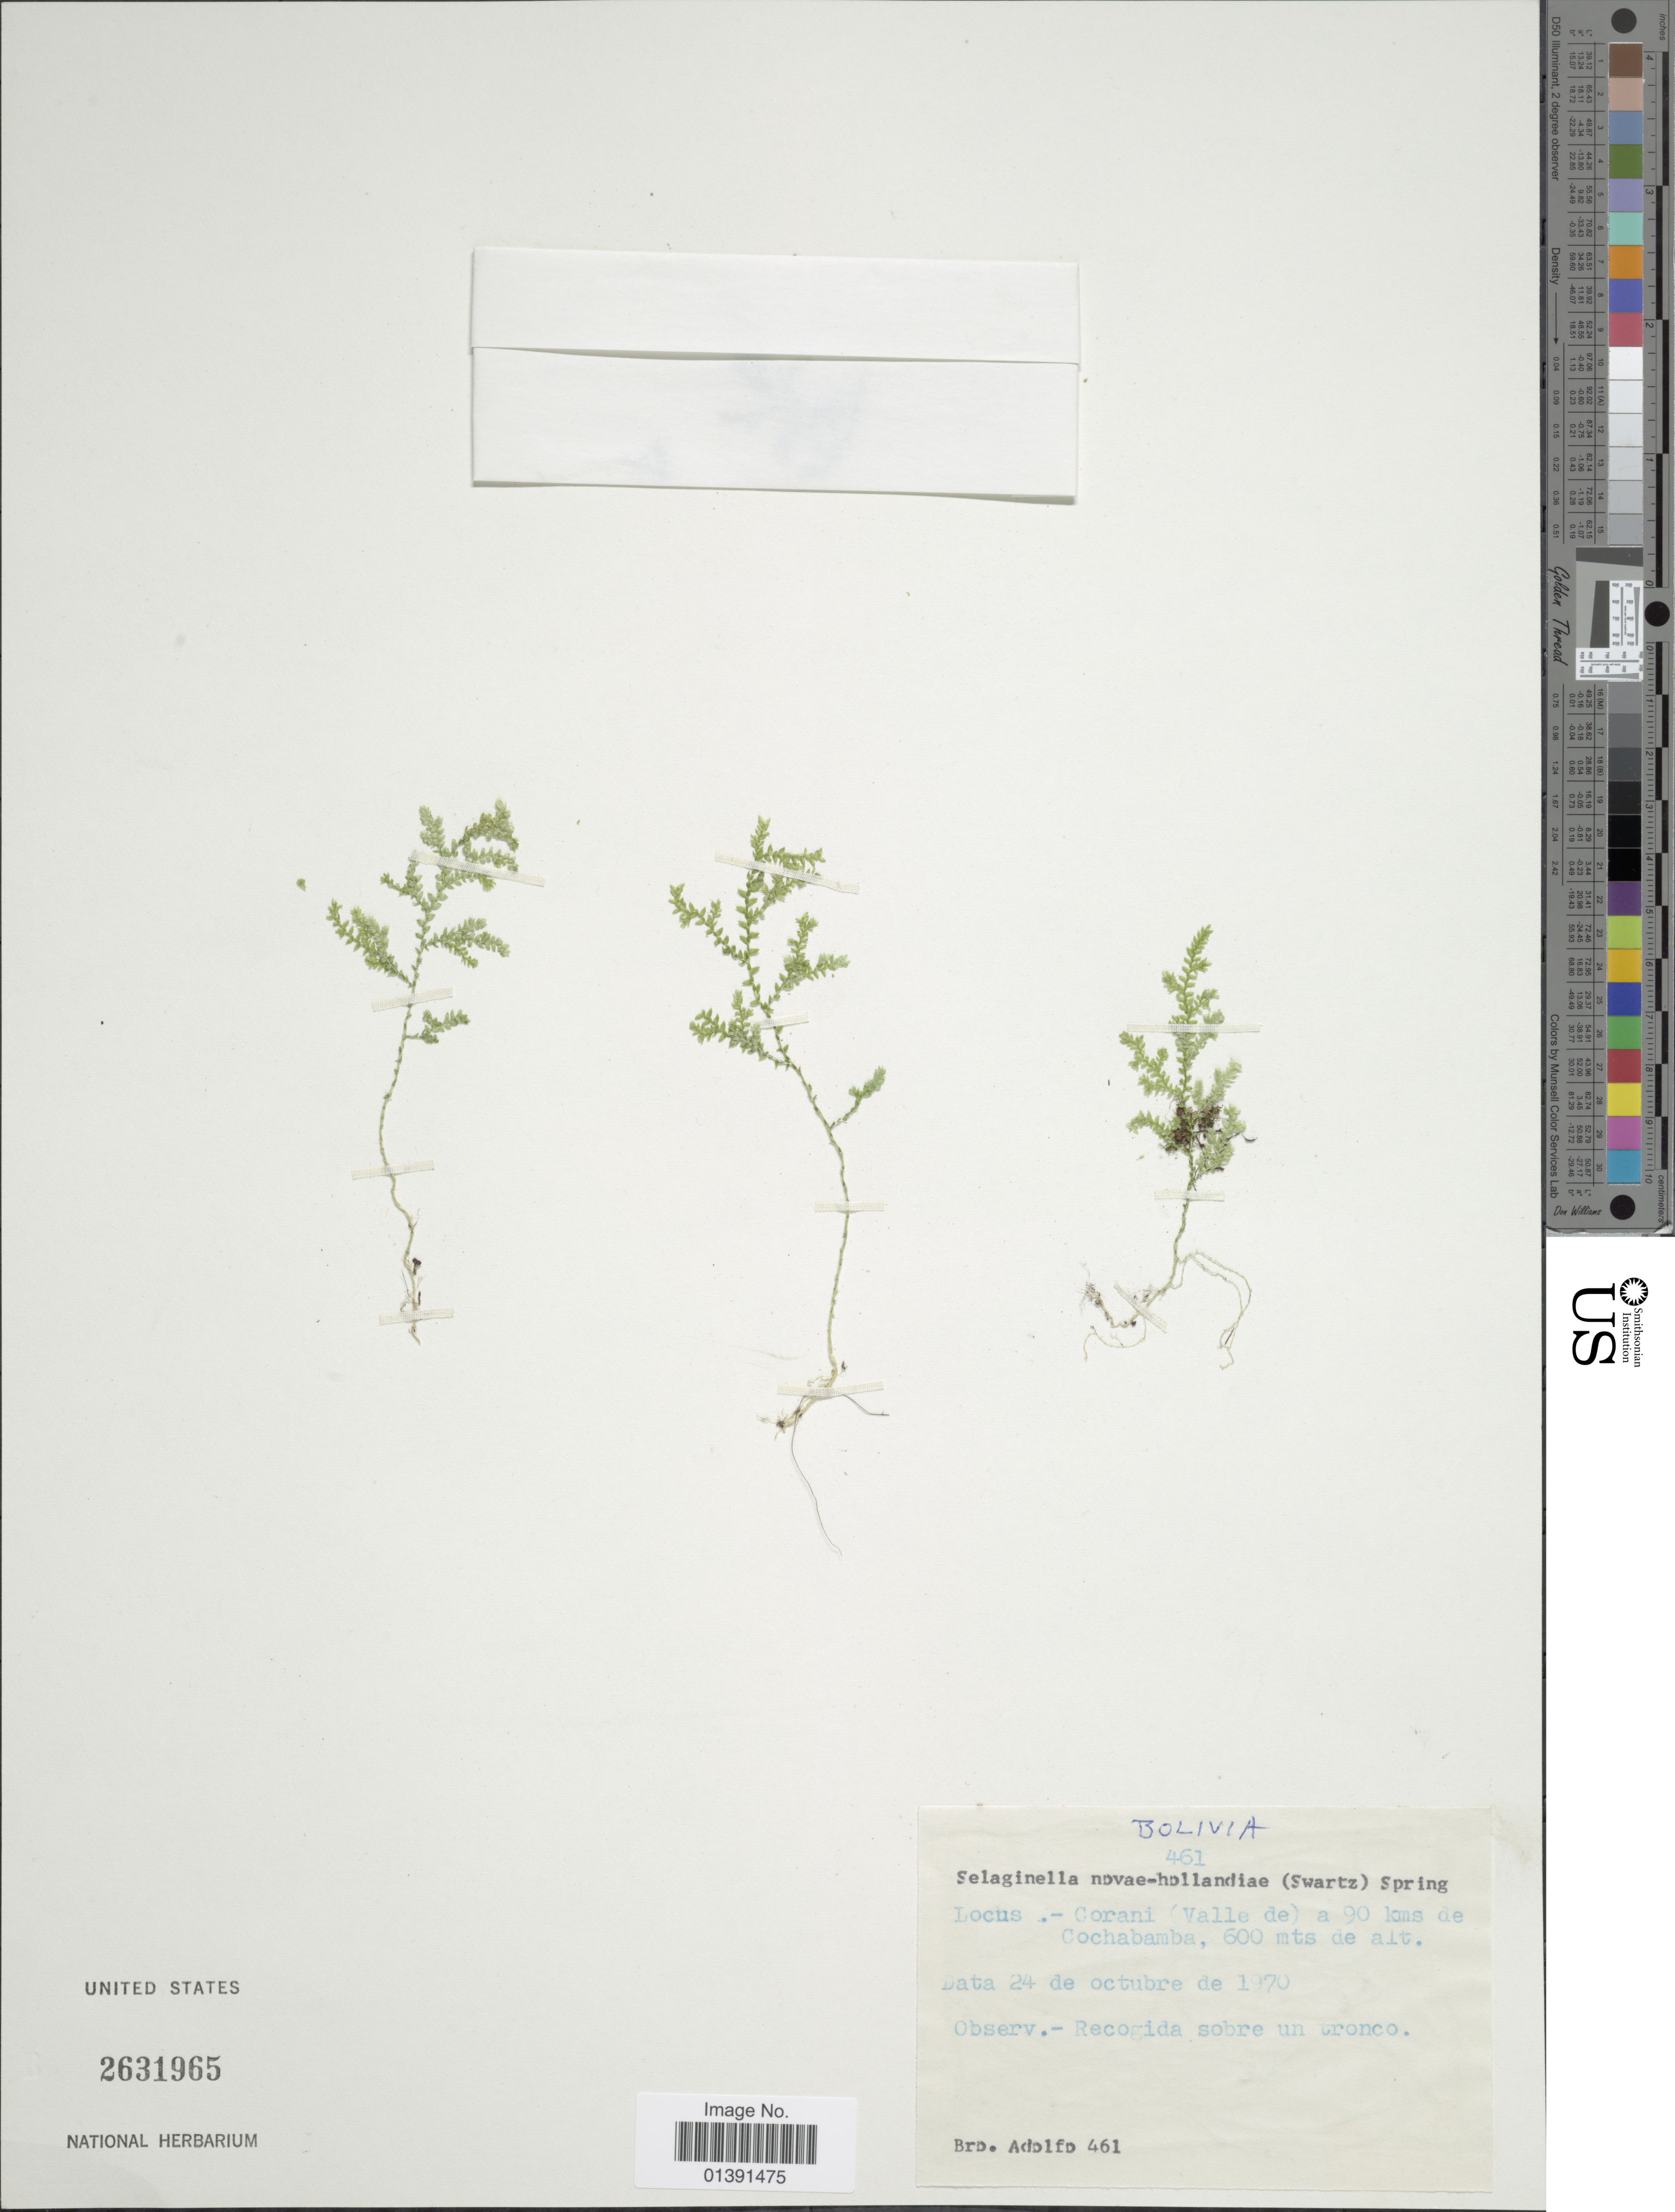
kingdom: Plantae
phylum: Tracheophyta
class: Lycopodiopsida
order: Selaginellales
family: Selaginellaceae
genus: Selaginella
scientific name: Selaginella novae-hollandiae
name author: (Sw.) Spring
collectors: Bro. Adolfo M.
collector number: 461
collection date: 1970-10-24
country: Bolivia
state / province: Cochabamba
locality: Corani(valle de) a 90kms de Cochabamba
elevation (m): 600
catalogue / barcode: US 2631965